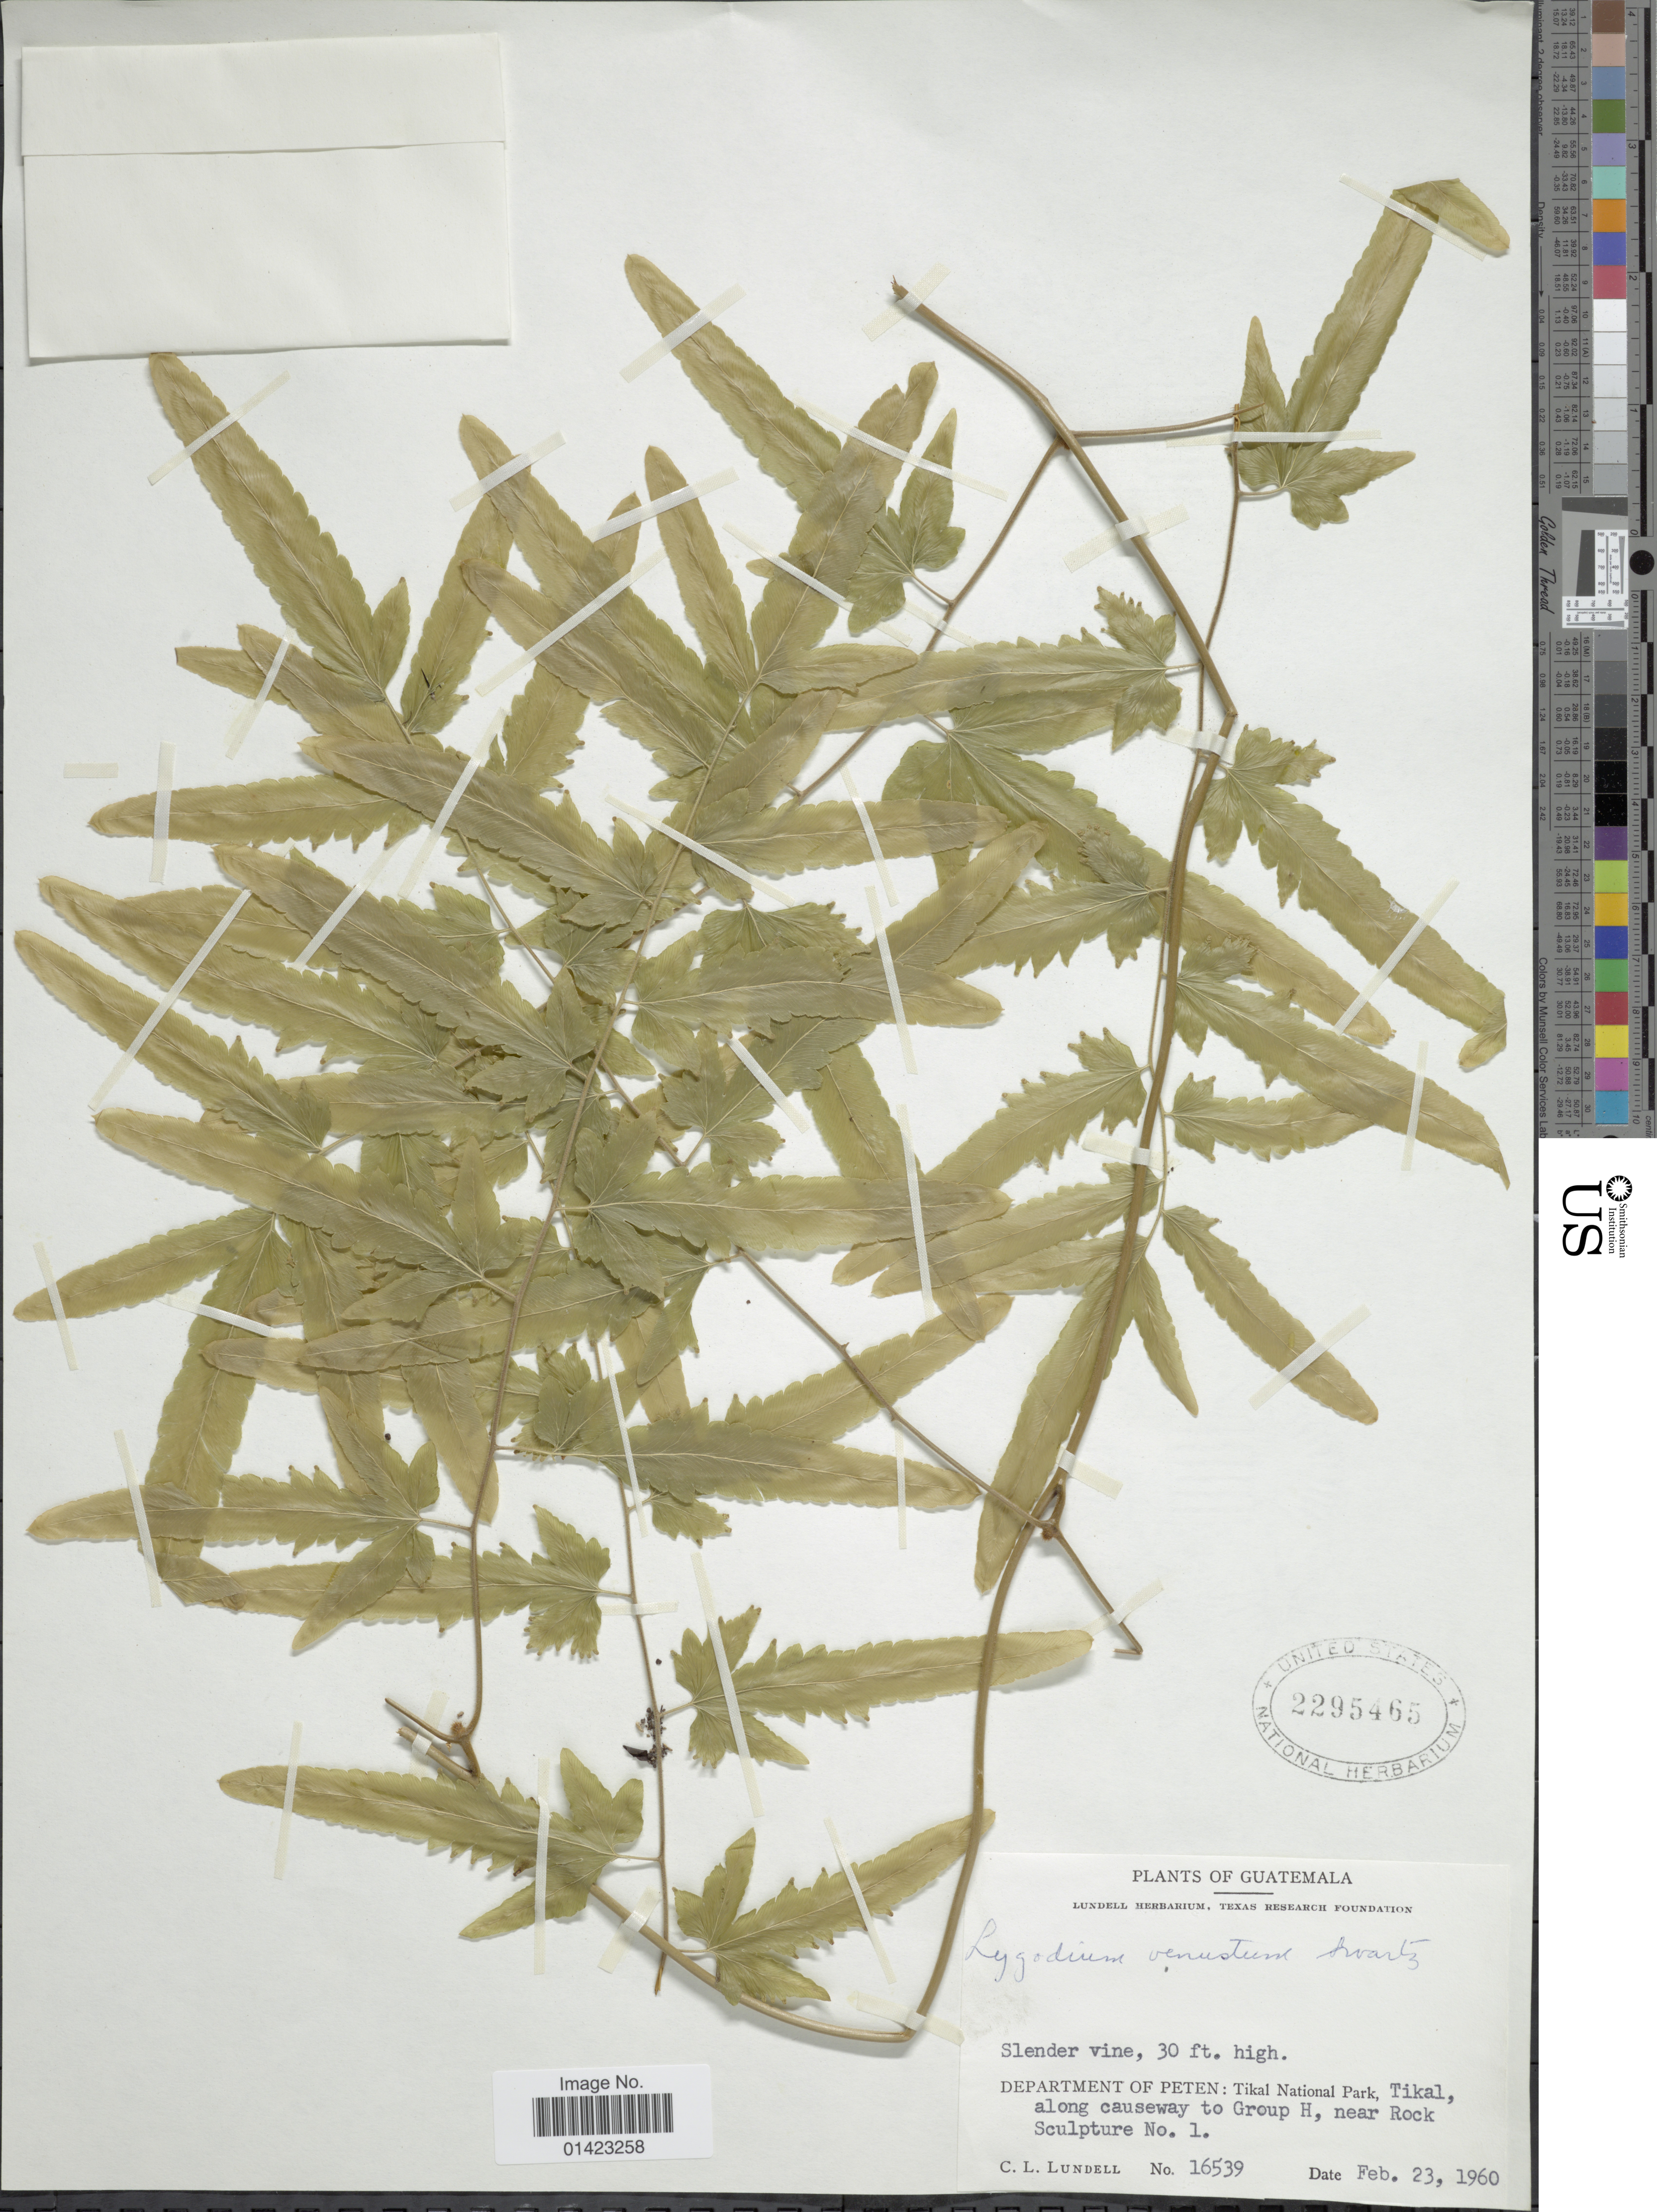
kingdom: Plantae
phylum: Tracheophyta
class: Polypodiopsida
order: Schizaeales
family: Lygodiaceae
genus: Lygodium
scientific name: Lygodium venustum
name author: Sw.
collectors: C. L. Lundell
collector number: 16539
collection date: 1960-02-23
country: Guatemala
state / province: El Petén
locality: Department of Peten: Tikal National Park, Tikal, along causeway to Group H, near Rock Sculpture No.1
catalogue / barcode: US 2295465